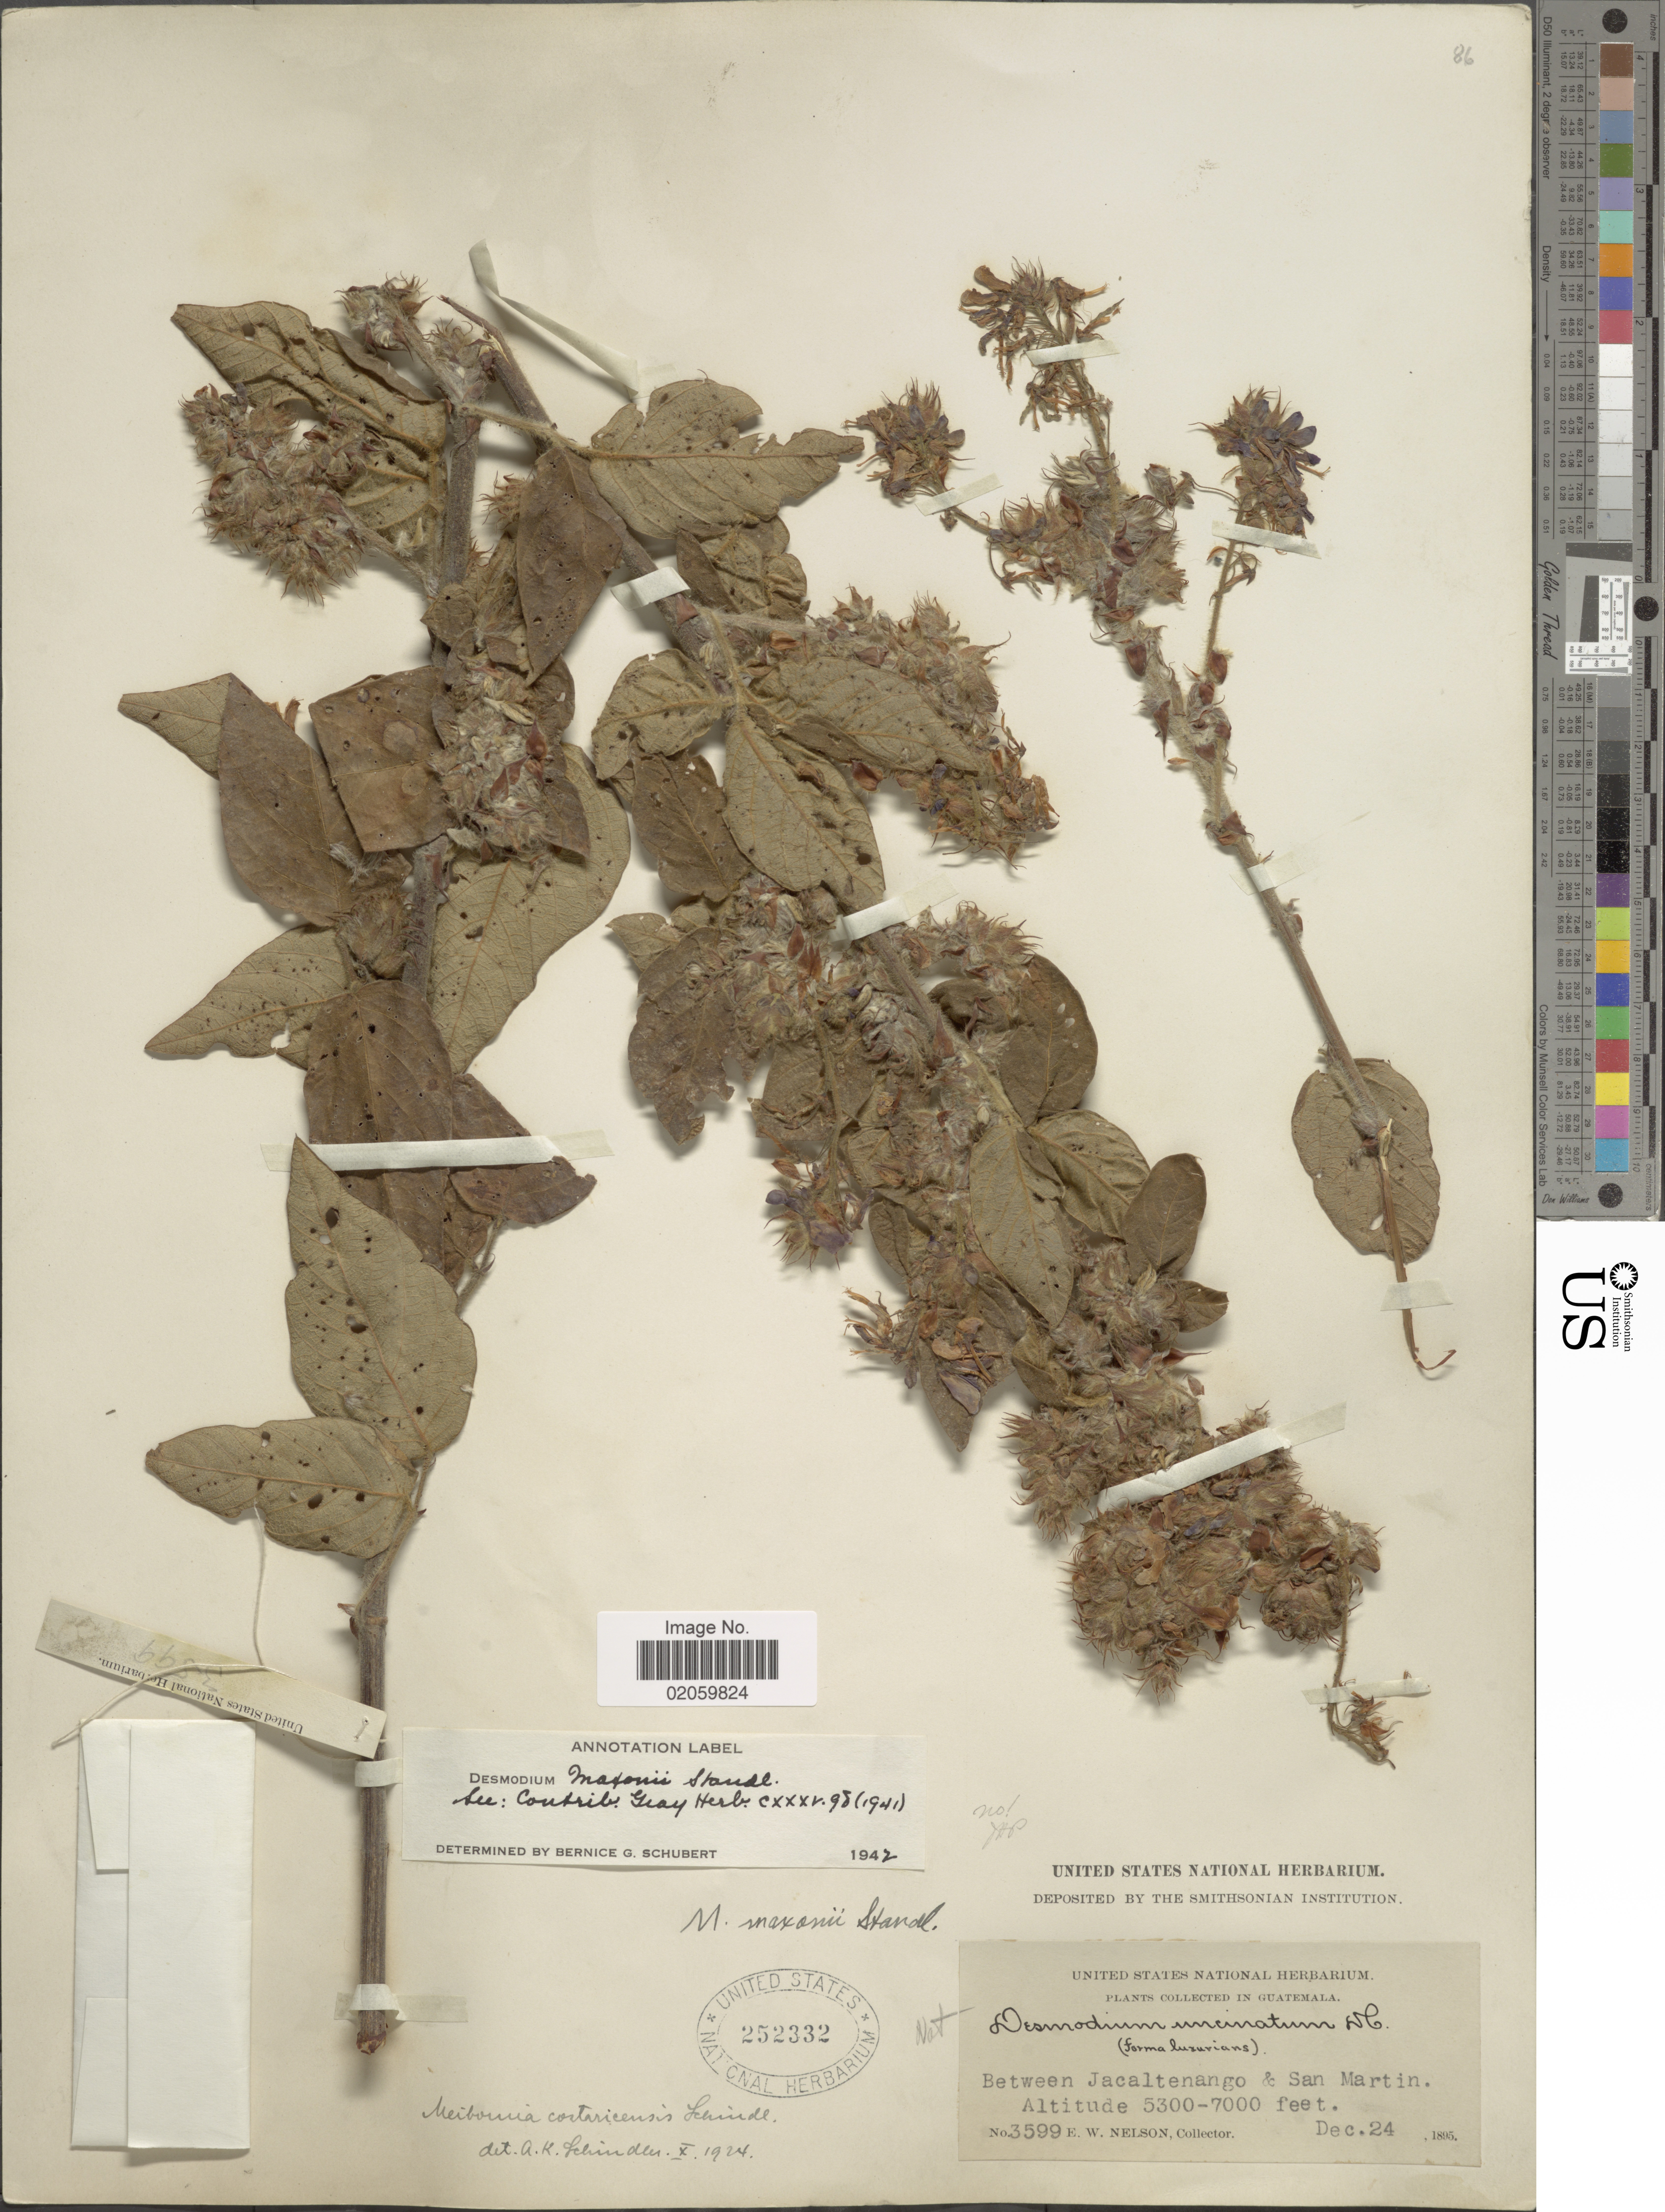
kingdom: Plantae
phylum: Tracheophyta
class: Magnoliopsida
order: Fabales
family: Fabaceae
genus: Desmodium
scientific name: Desmodium maxonii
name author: (Standl.) Standl.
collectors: E. W. Nelson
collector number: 3599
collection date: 1895-12-24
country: Guatemala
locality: Between Jacaltenango & San Martin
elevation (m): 1615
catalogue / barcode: US 252332